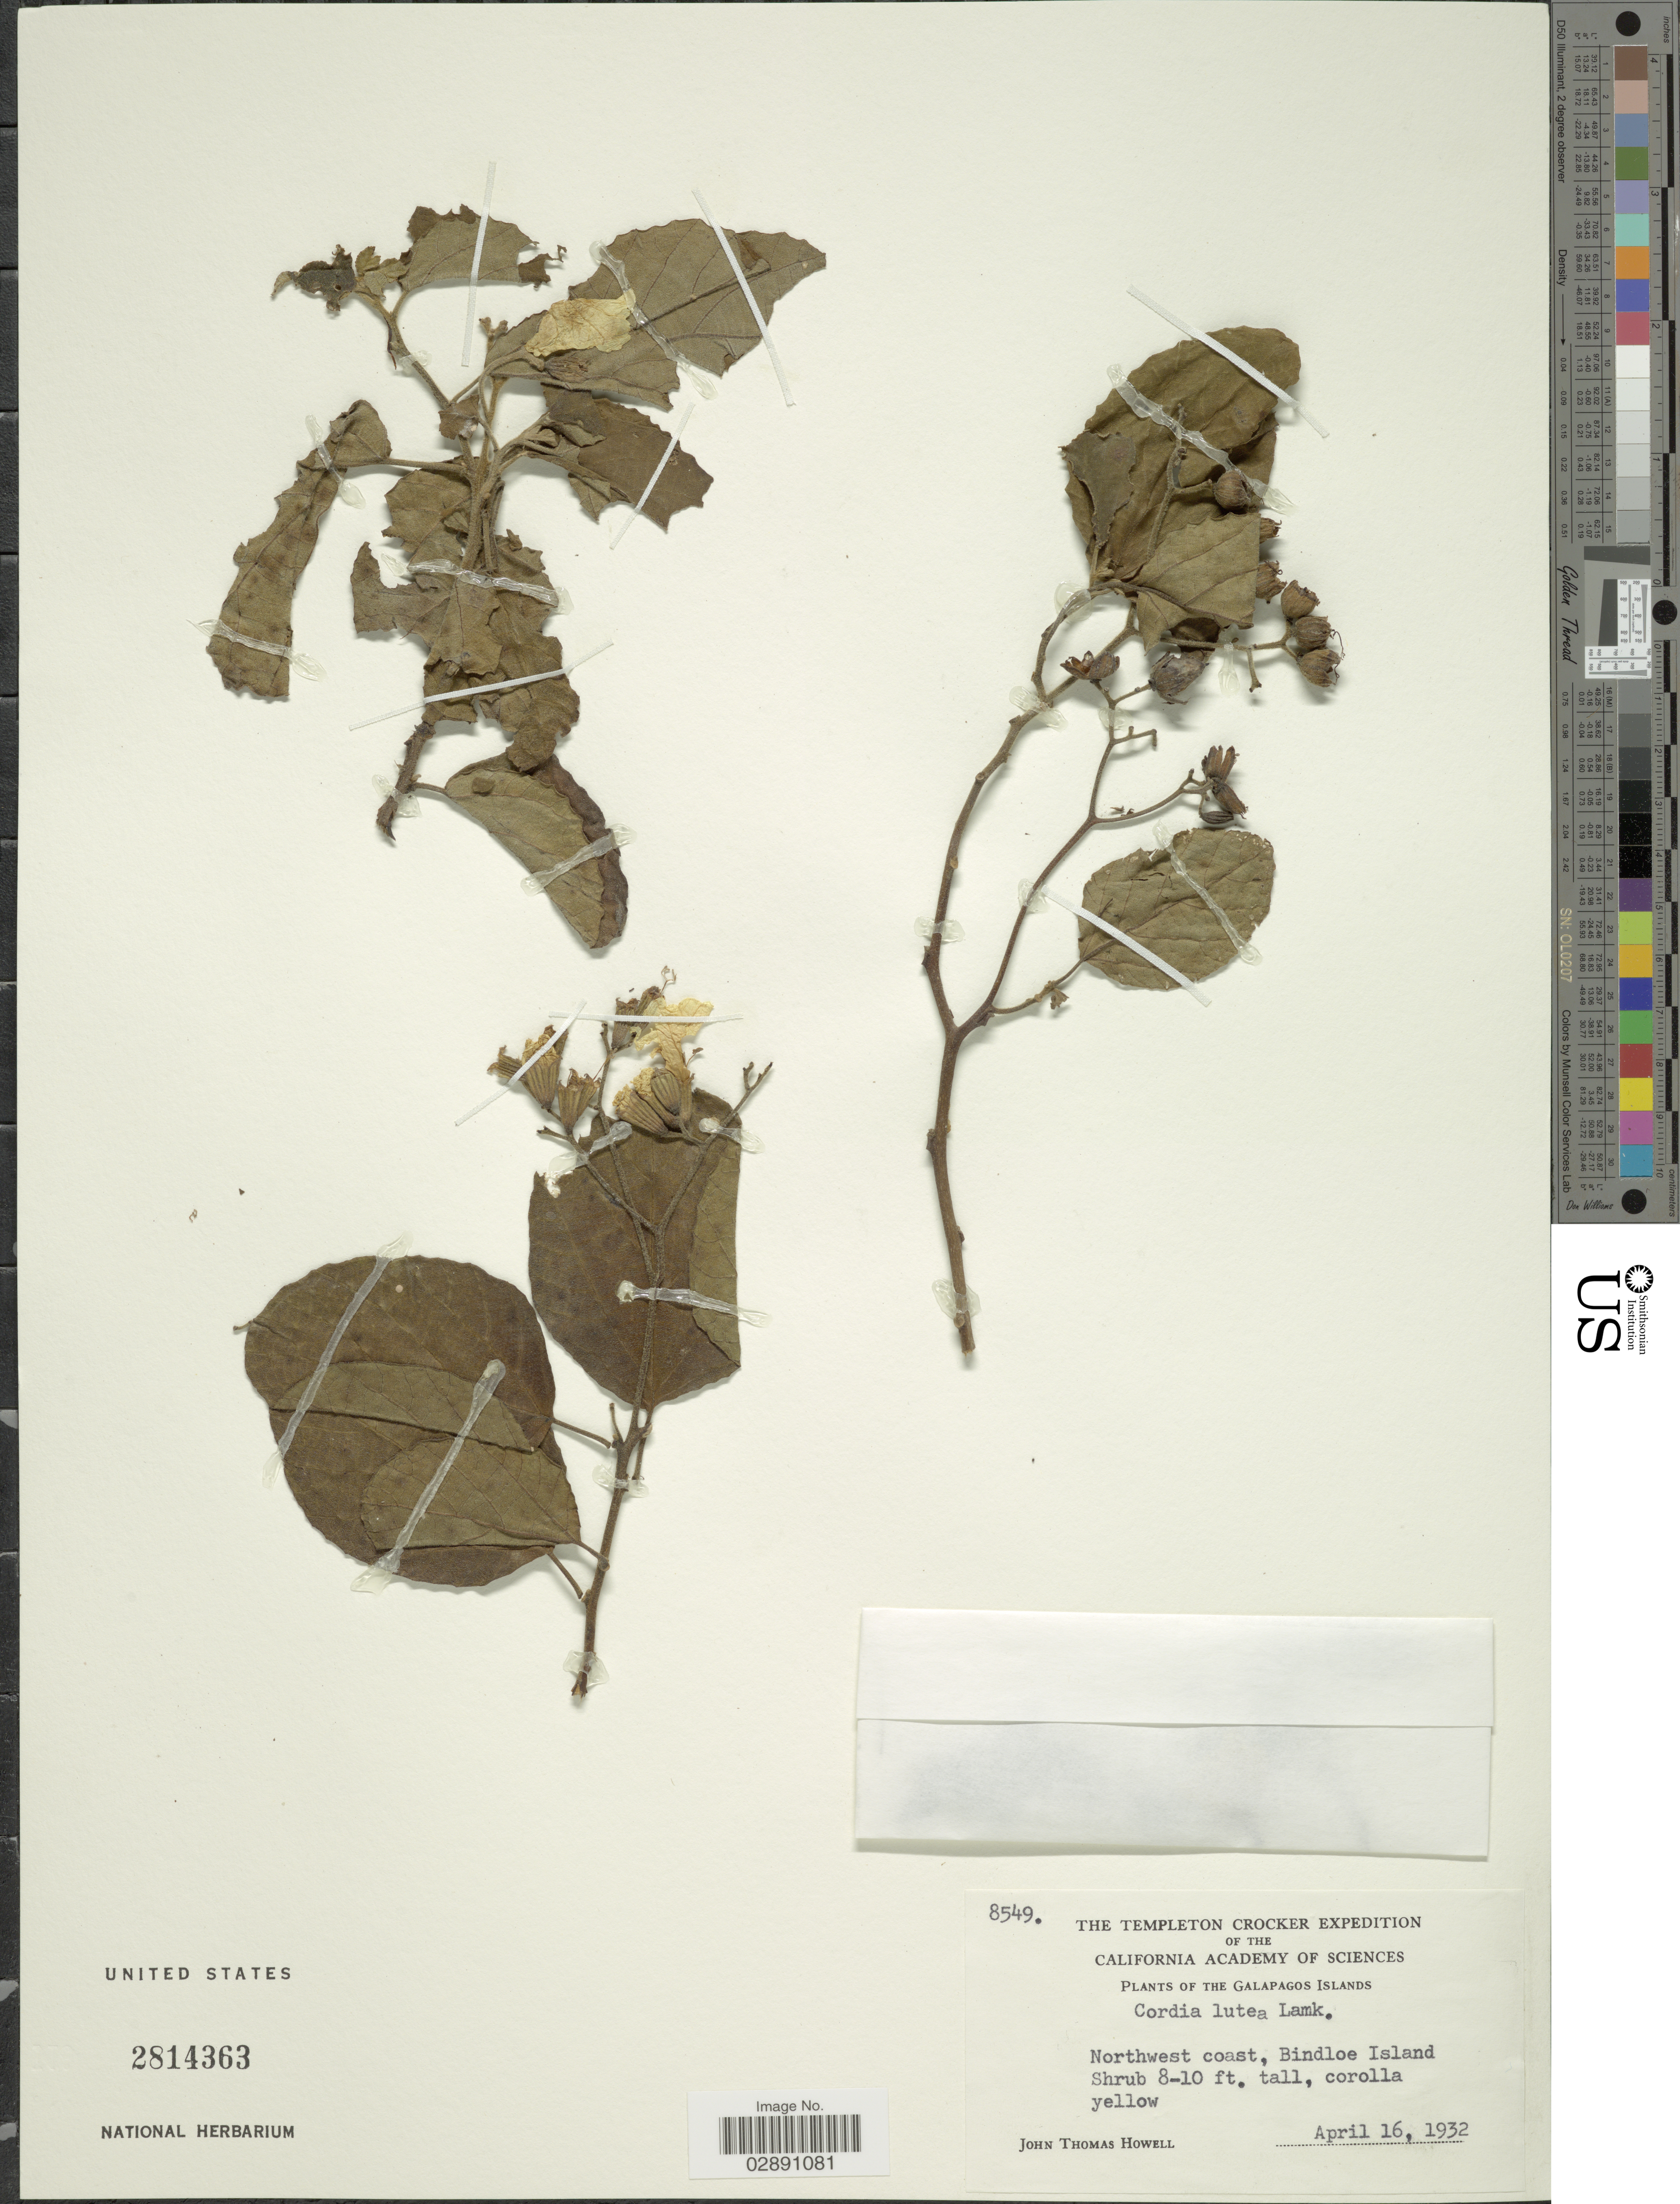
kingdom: Plantae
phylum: Tracheophyta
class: Magnoliopsida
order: Boraginales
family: Cordiaceae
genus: Cordia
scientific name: Cordia lutea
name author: Lam.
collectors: J. T. Howell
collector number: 8549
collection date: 1932-04-16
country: Ecuador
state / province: Colón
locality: The Galapagos Islands. Northwest coast, Bindloe Island.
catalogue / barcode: US 2814363